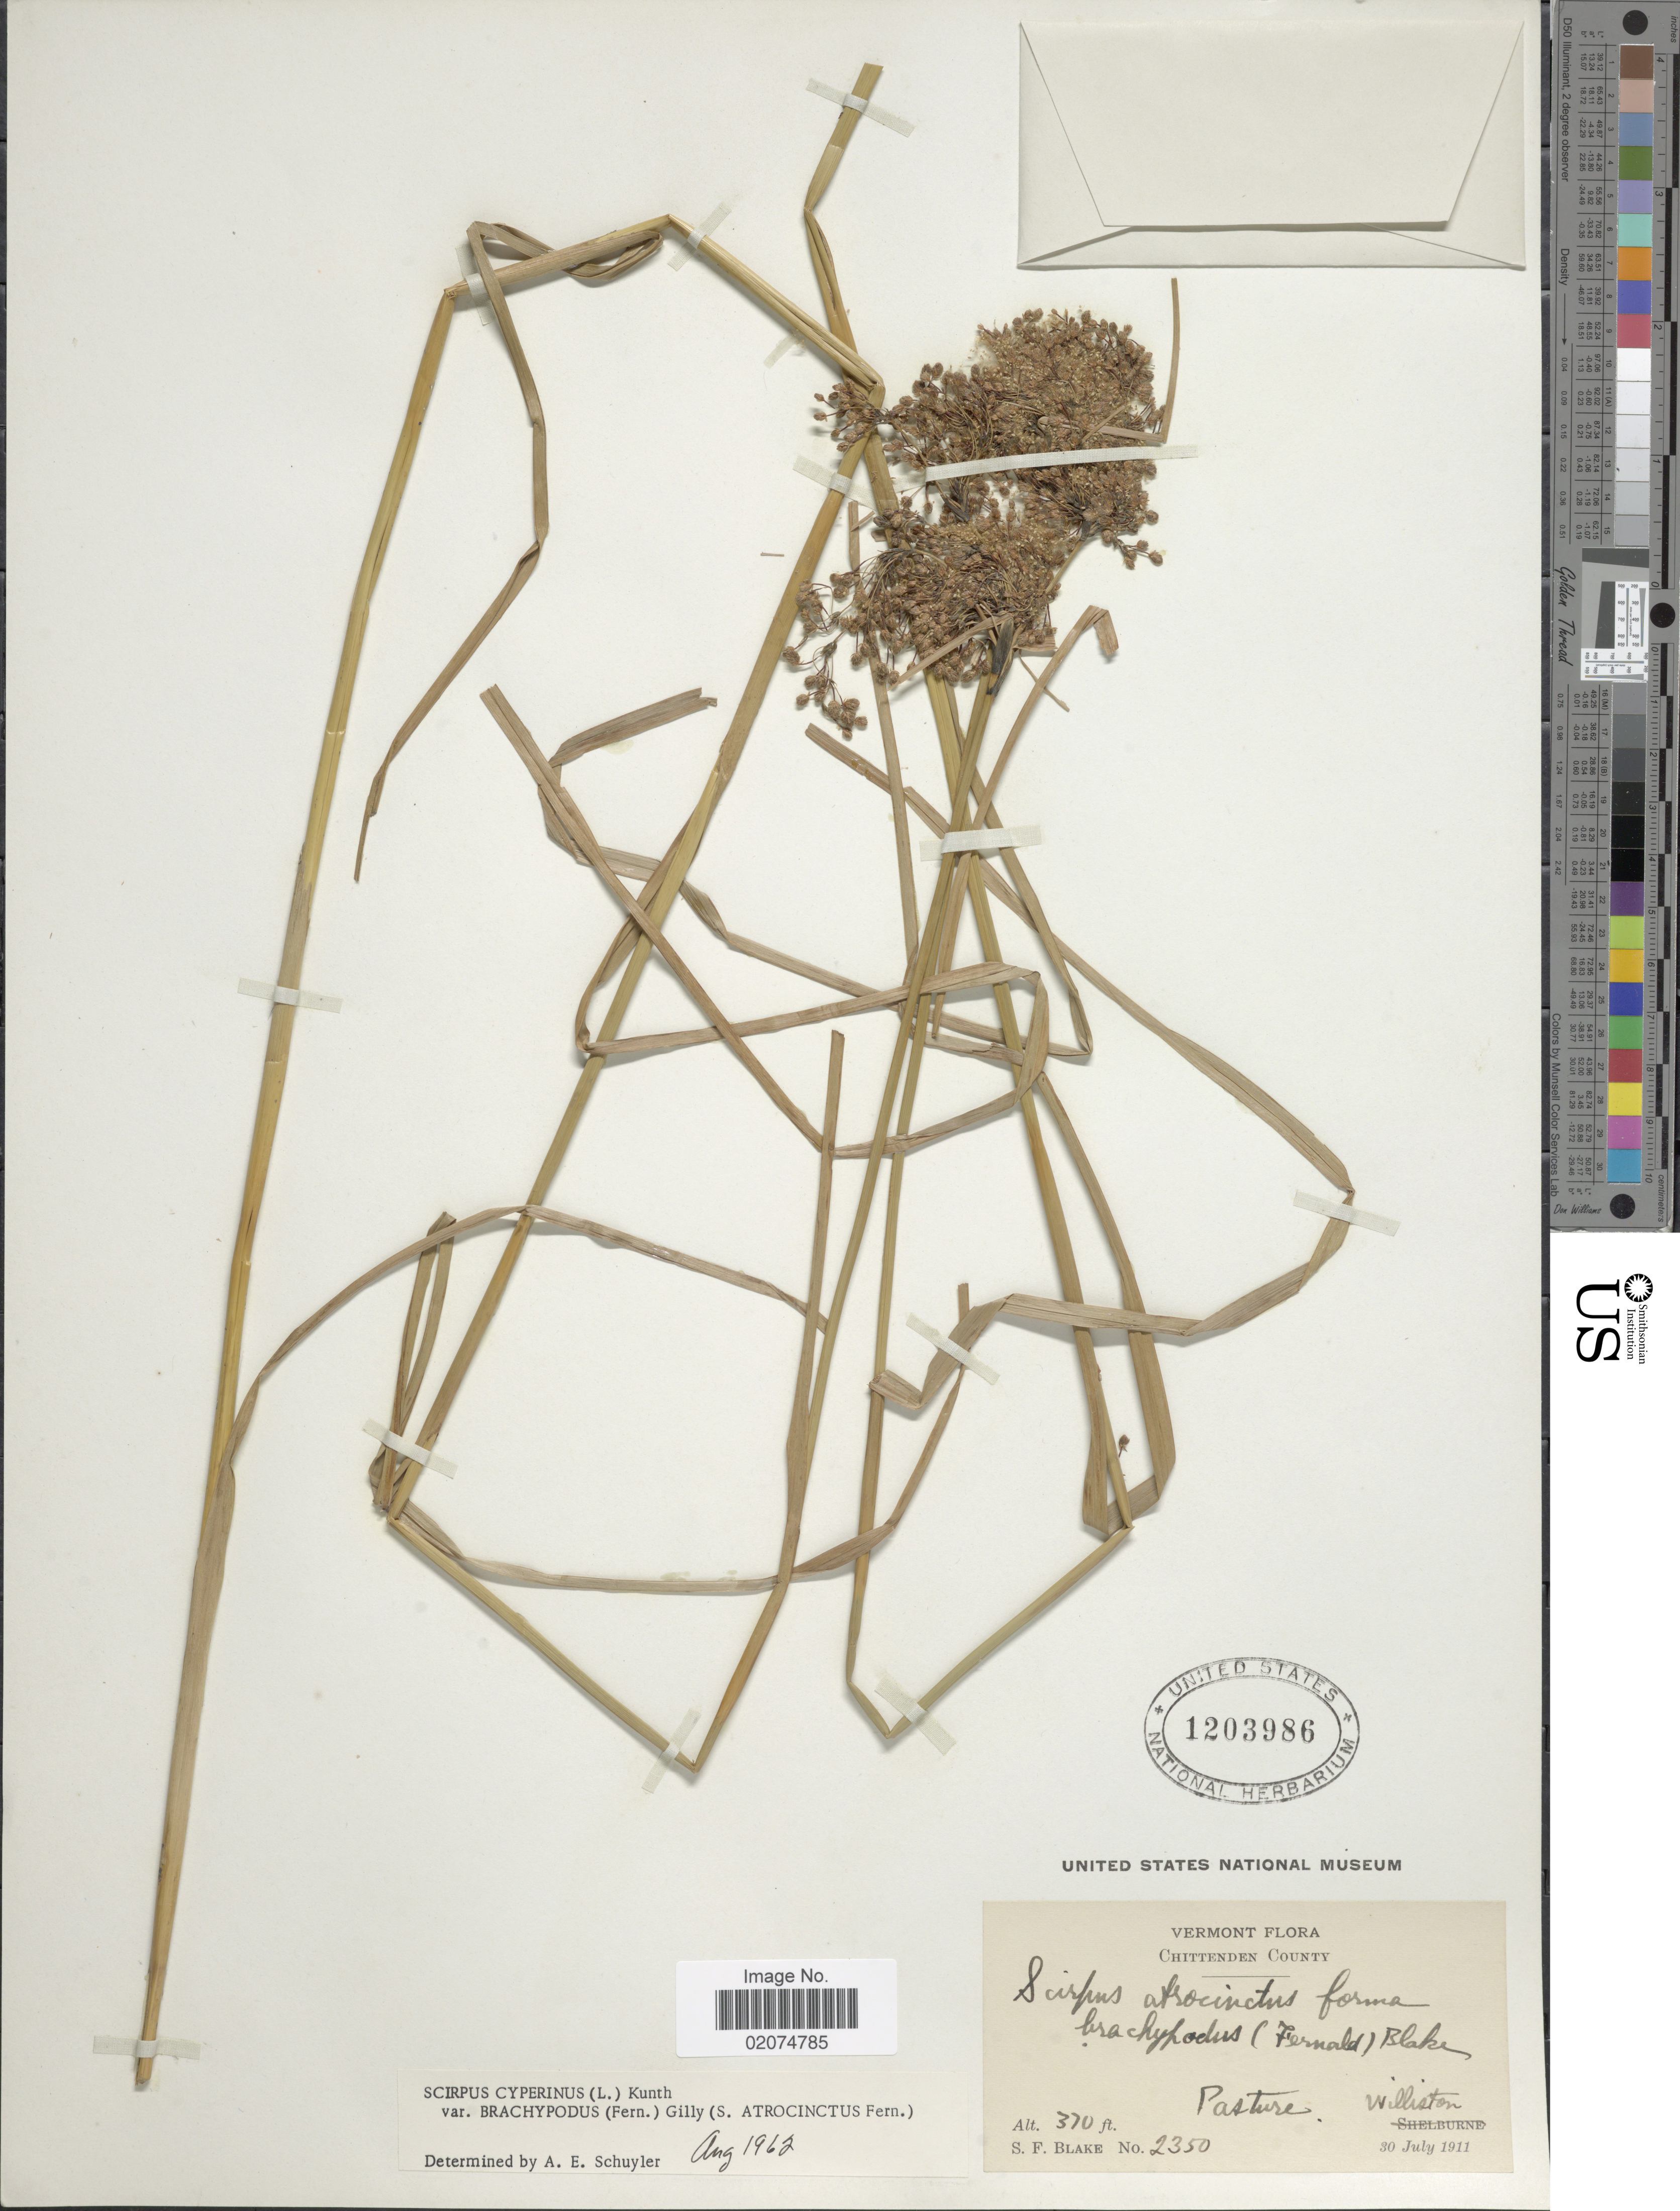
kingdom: Plantae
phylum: Tracheophyta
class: Liliopsida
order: Poales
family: Cyperaceae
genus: Scirpus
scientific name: Scirpus atrocinctus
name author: Fernald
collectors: S. Blake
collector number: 2350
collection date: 1911-07-30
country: United States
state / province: Vermont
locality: Chittenden County, Williston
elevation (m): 113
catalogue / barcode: US 1203986